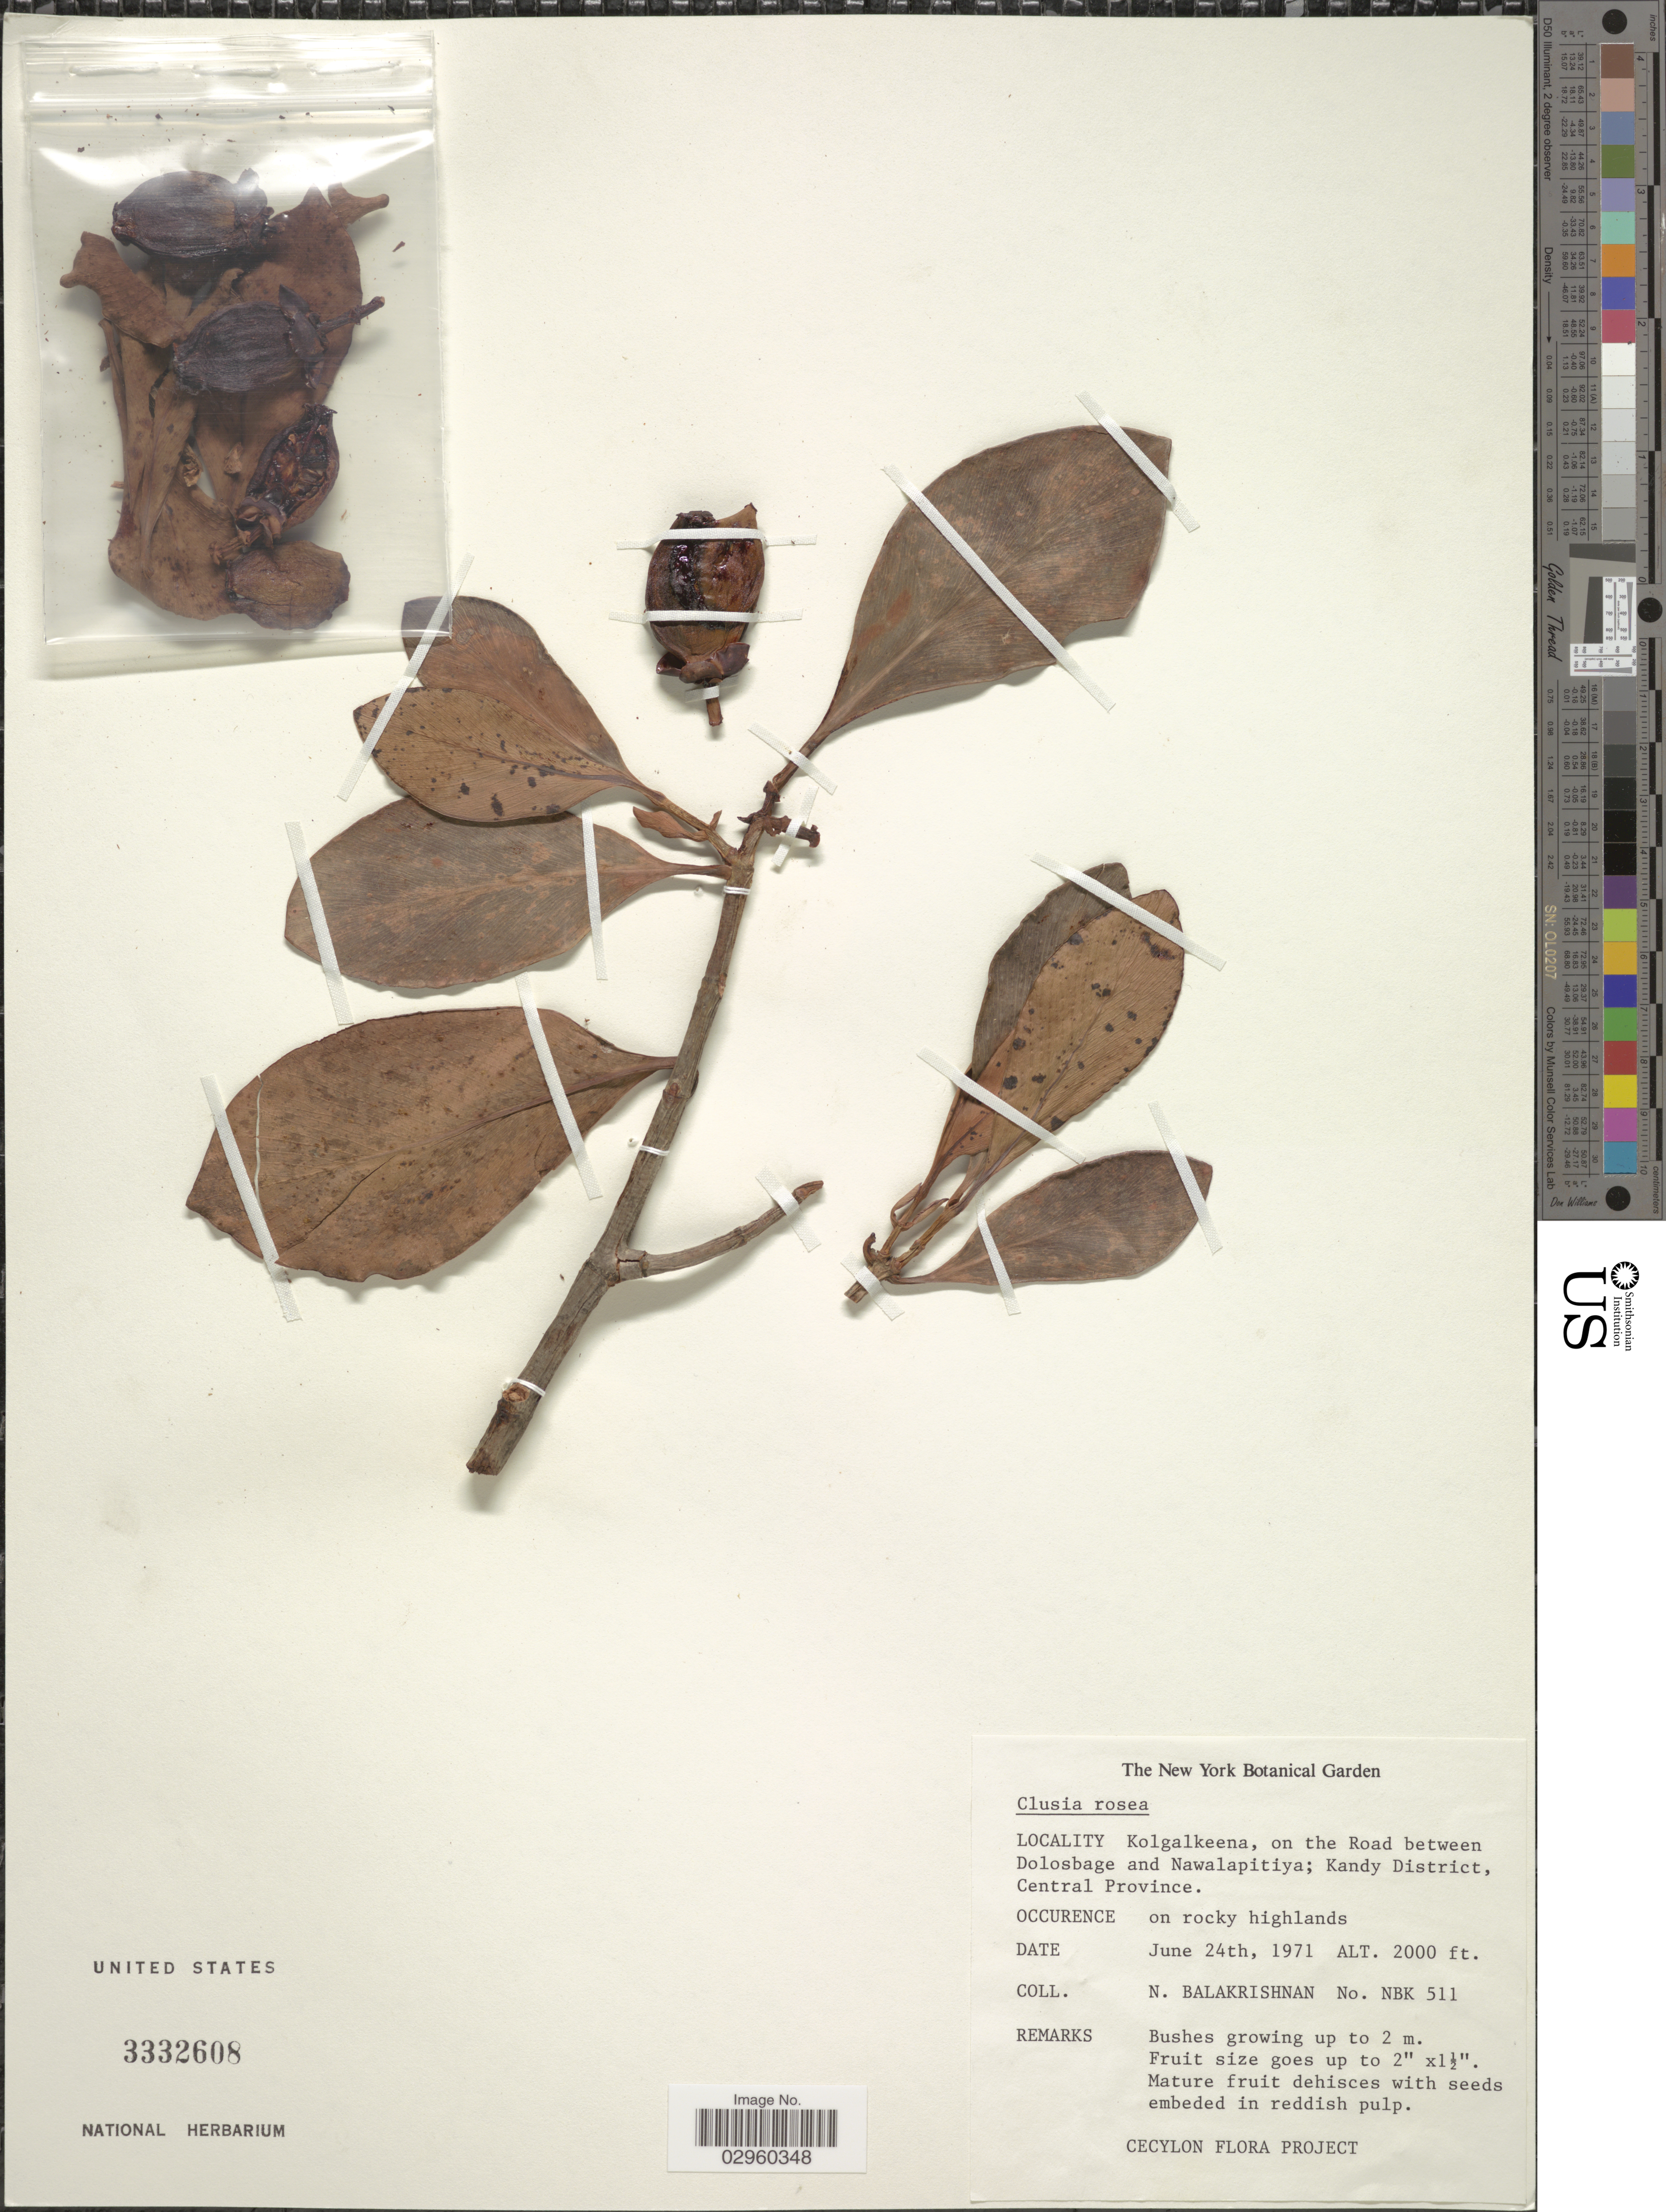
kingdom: Plantae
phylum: Tracheophyta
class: Magnoliopsida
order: Malpighiales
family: Clusiaceae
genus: Clusia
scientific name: Clusia minor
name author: L.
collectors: N. Balakrishnan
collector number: NBK511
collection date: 1971-06-24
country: Sri Lanka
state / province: Central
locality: Kolgalkeena, on the Road between Dolosbage and Nawalapitiya; Kandy District, Central Province.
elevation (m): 610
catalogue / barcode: US 3332608